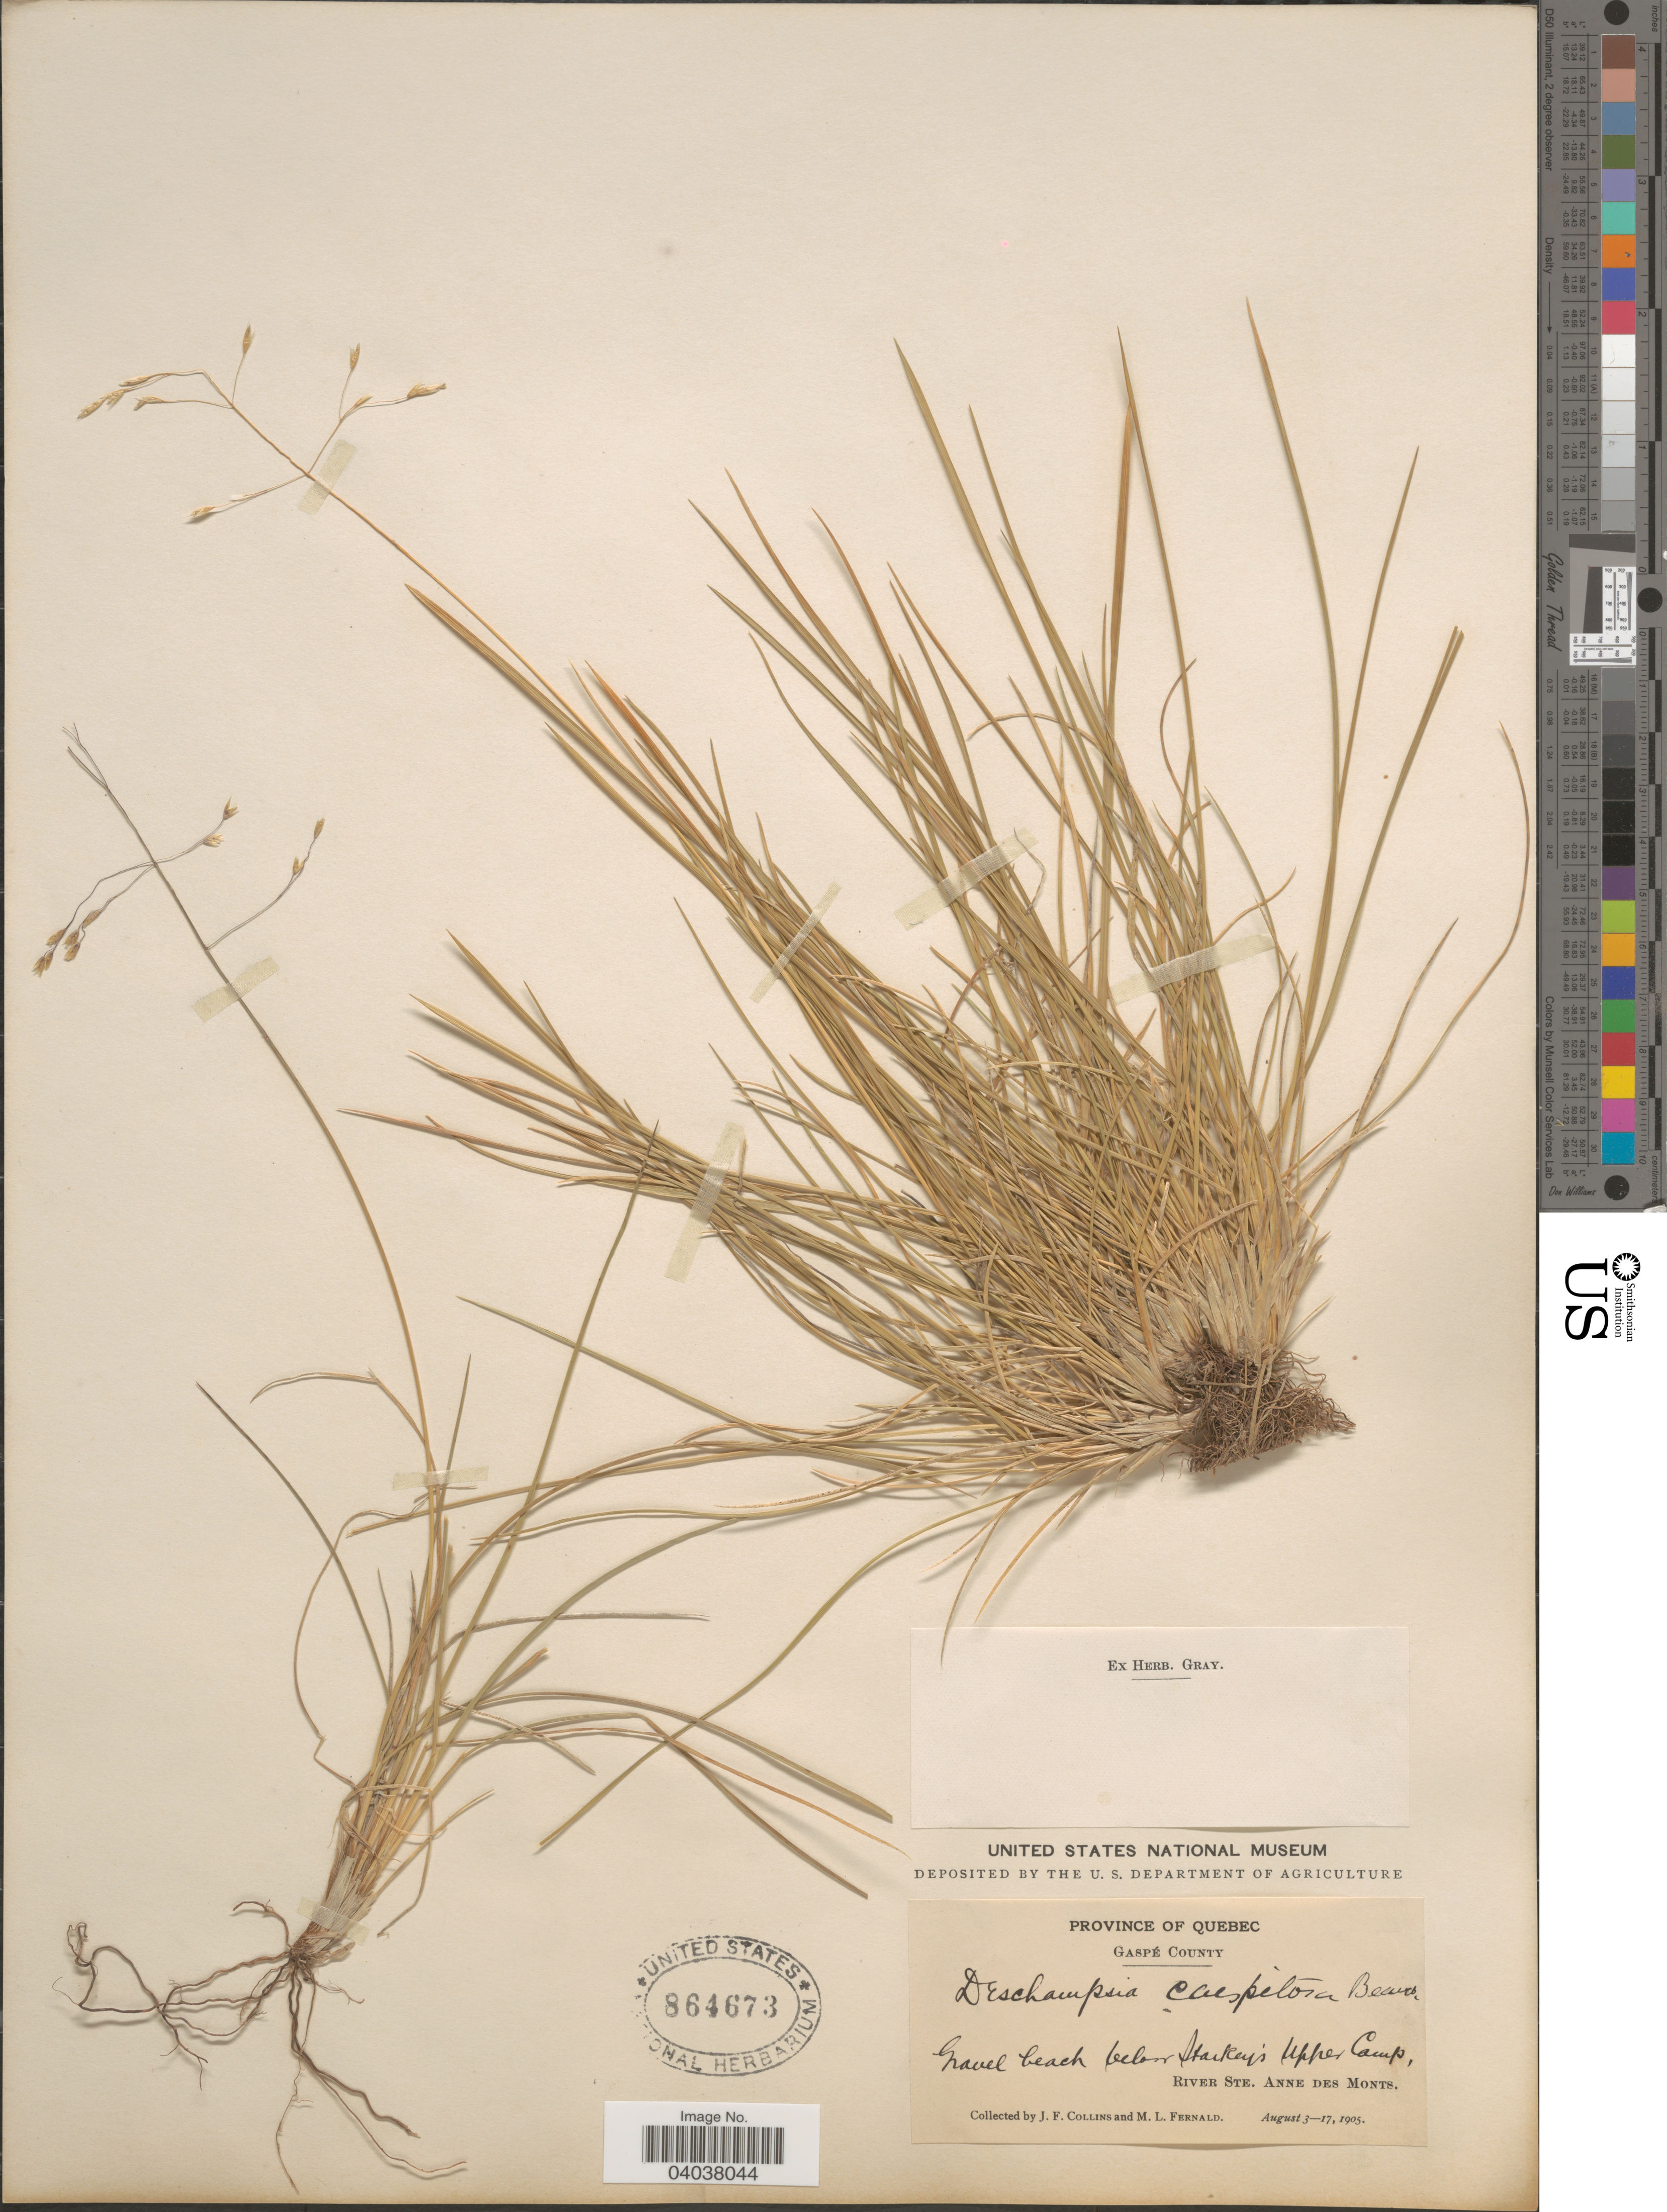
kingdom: Plantae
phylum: Tracheophyta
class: Liliopsida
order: Poales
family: Poaceae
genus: Deschampsia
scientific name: Deschampsia cespitosa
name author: (L.) P. Beauv.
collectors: J. Collins & M. L. Fernald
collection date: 1905-08-03/1905-08-17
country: Canada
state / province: Quebec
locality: Gaspé County. Gravel beach below Starkey's Upper Camp, River Ste. Anne des Monts.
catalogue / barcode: US 864673